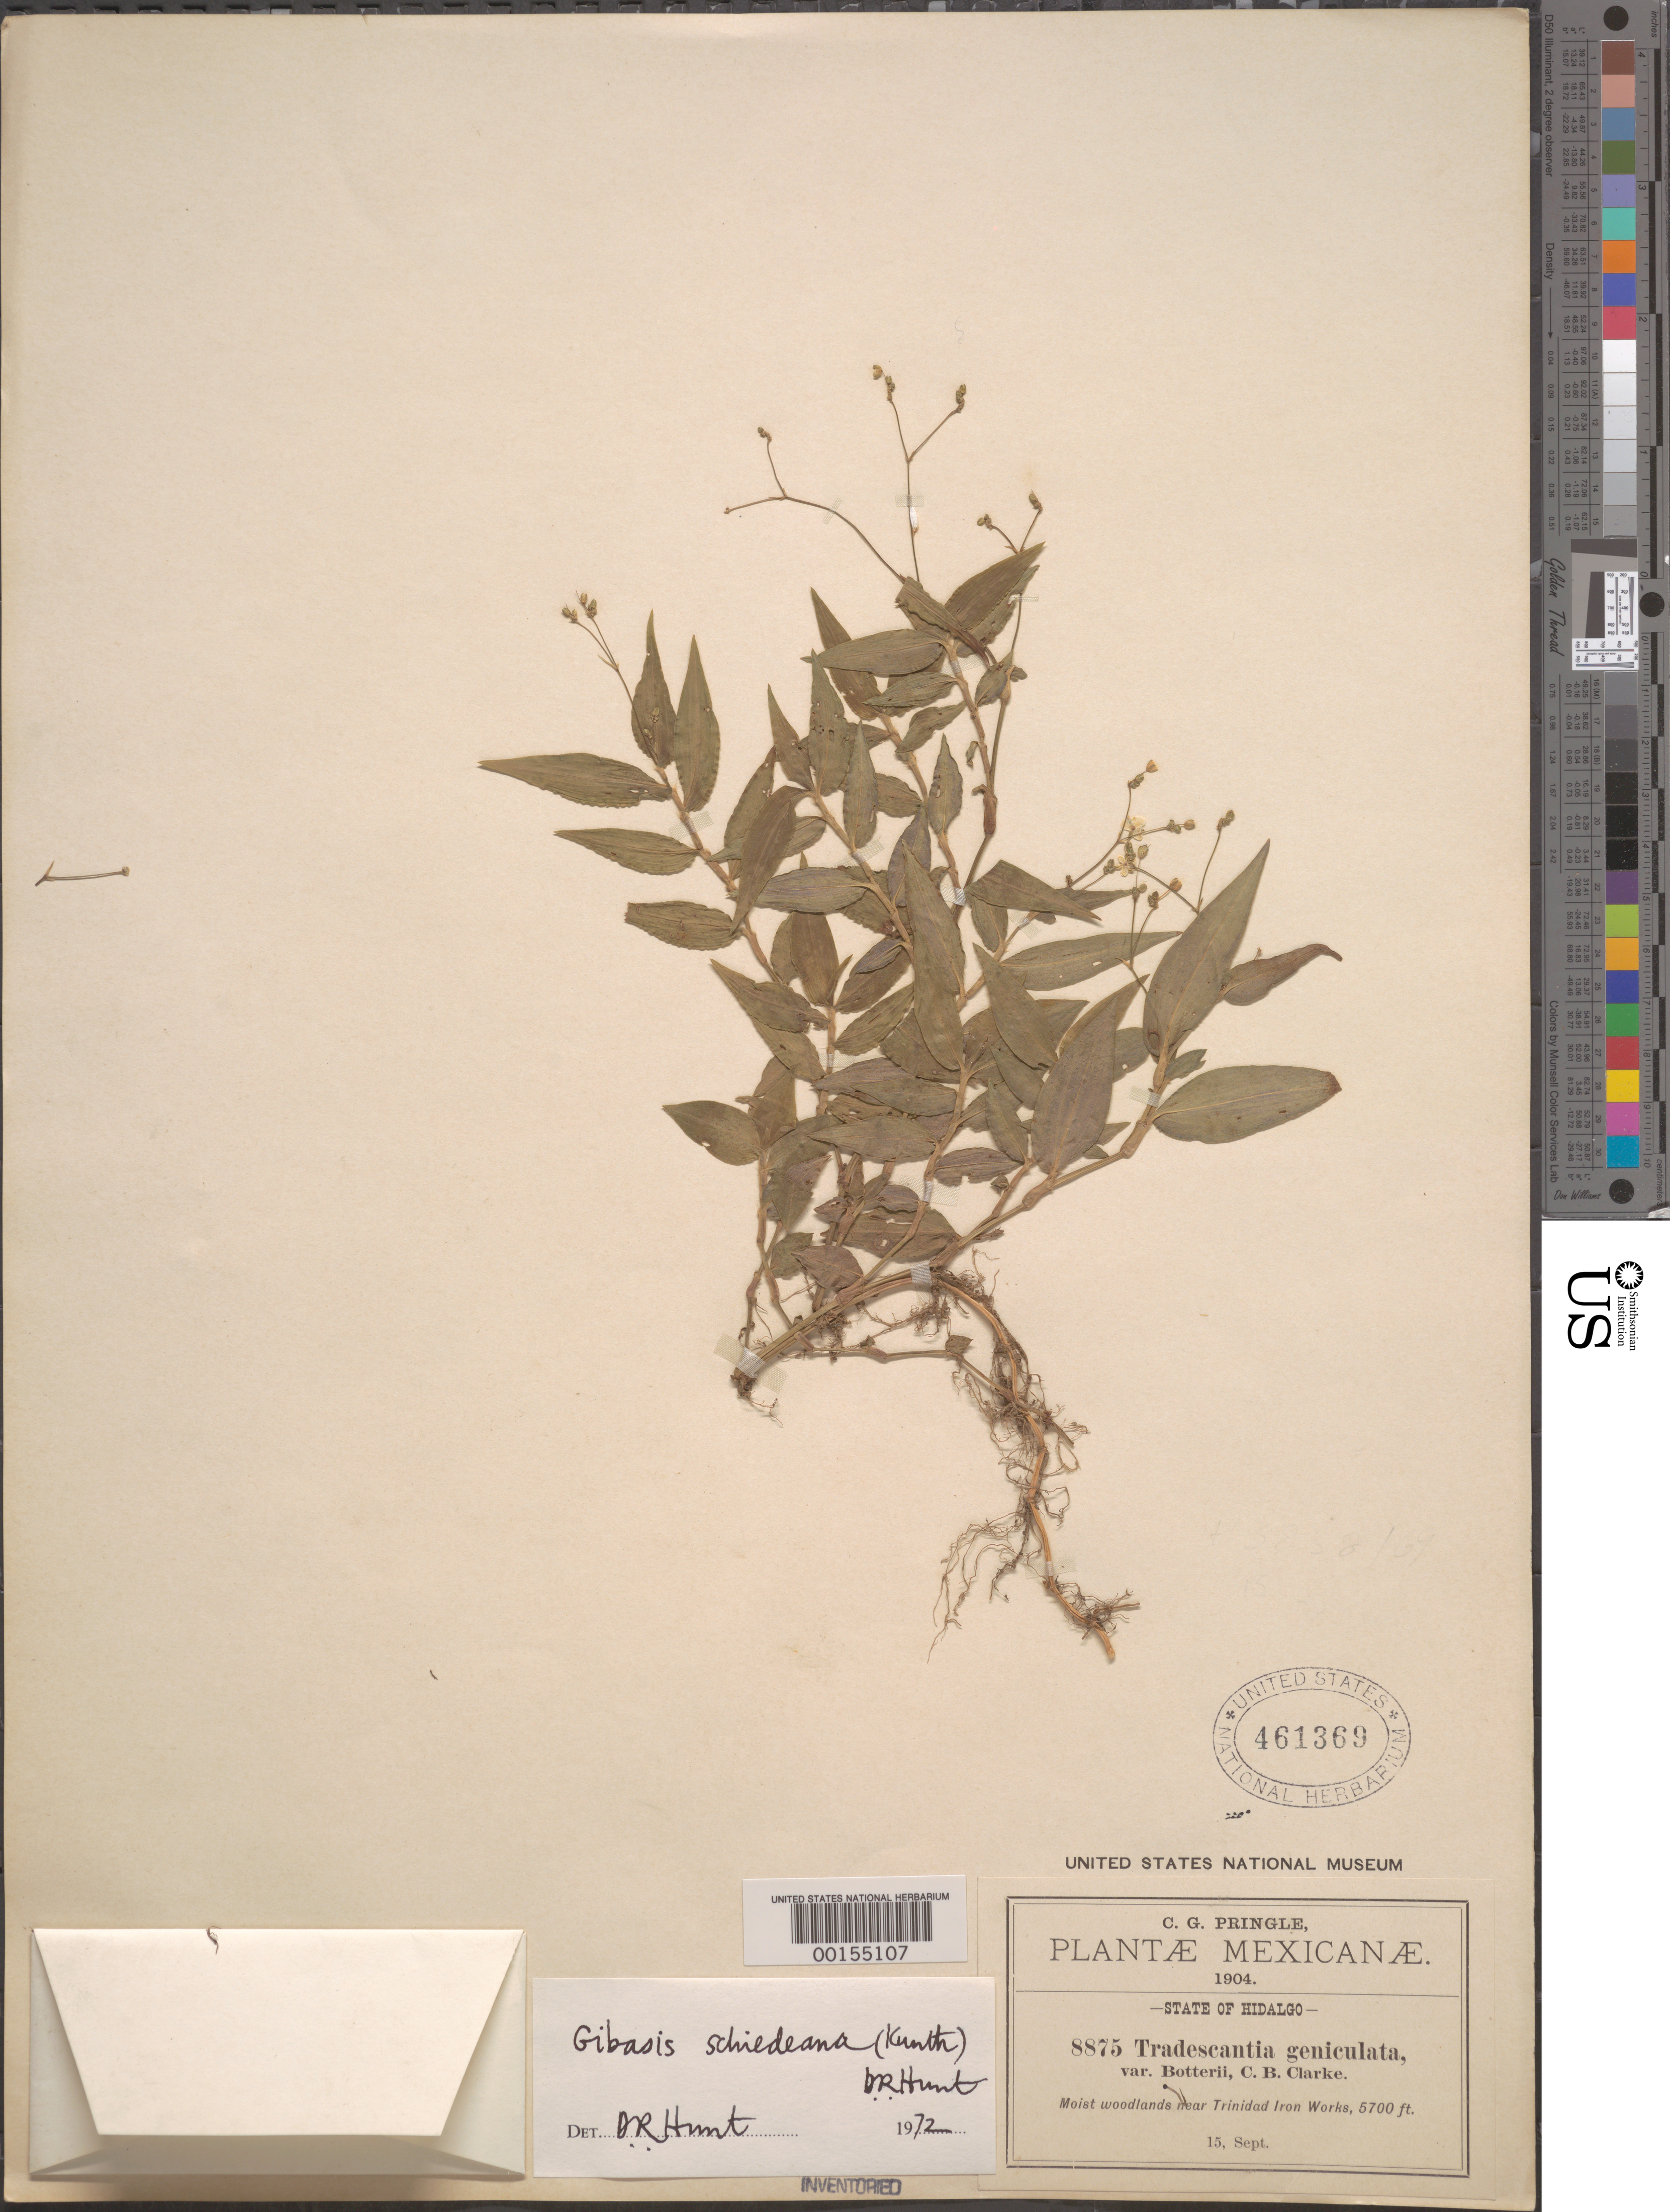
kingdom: Plantae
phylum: Tracheophyta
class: Liliopsida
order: Commelinales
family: Commelinaceae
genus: Gibasis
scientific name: Gibasis pellucida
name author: (M. Martens & Galeotti) D.R. Hunt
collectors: C. G. Pringle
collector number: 8875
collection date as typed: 15 Sep 1904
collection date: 1904-09-15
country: Mexico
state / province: Hidalgo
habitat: Moist woodlands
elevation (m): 1739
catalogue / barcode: US 461369